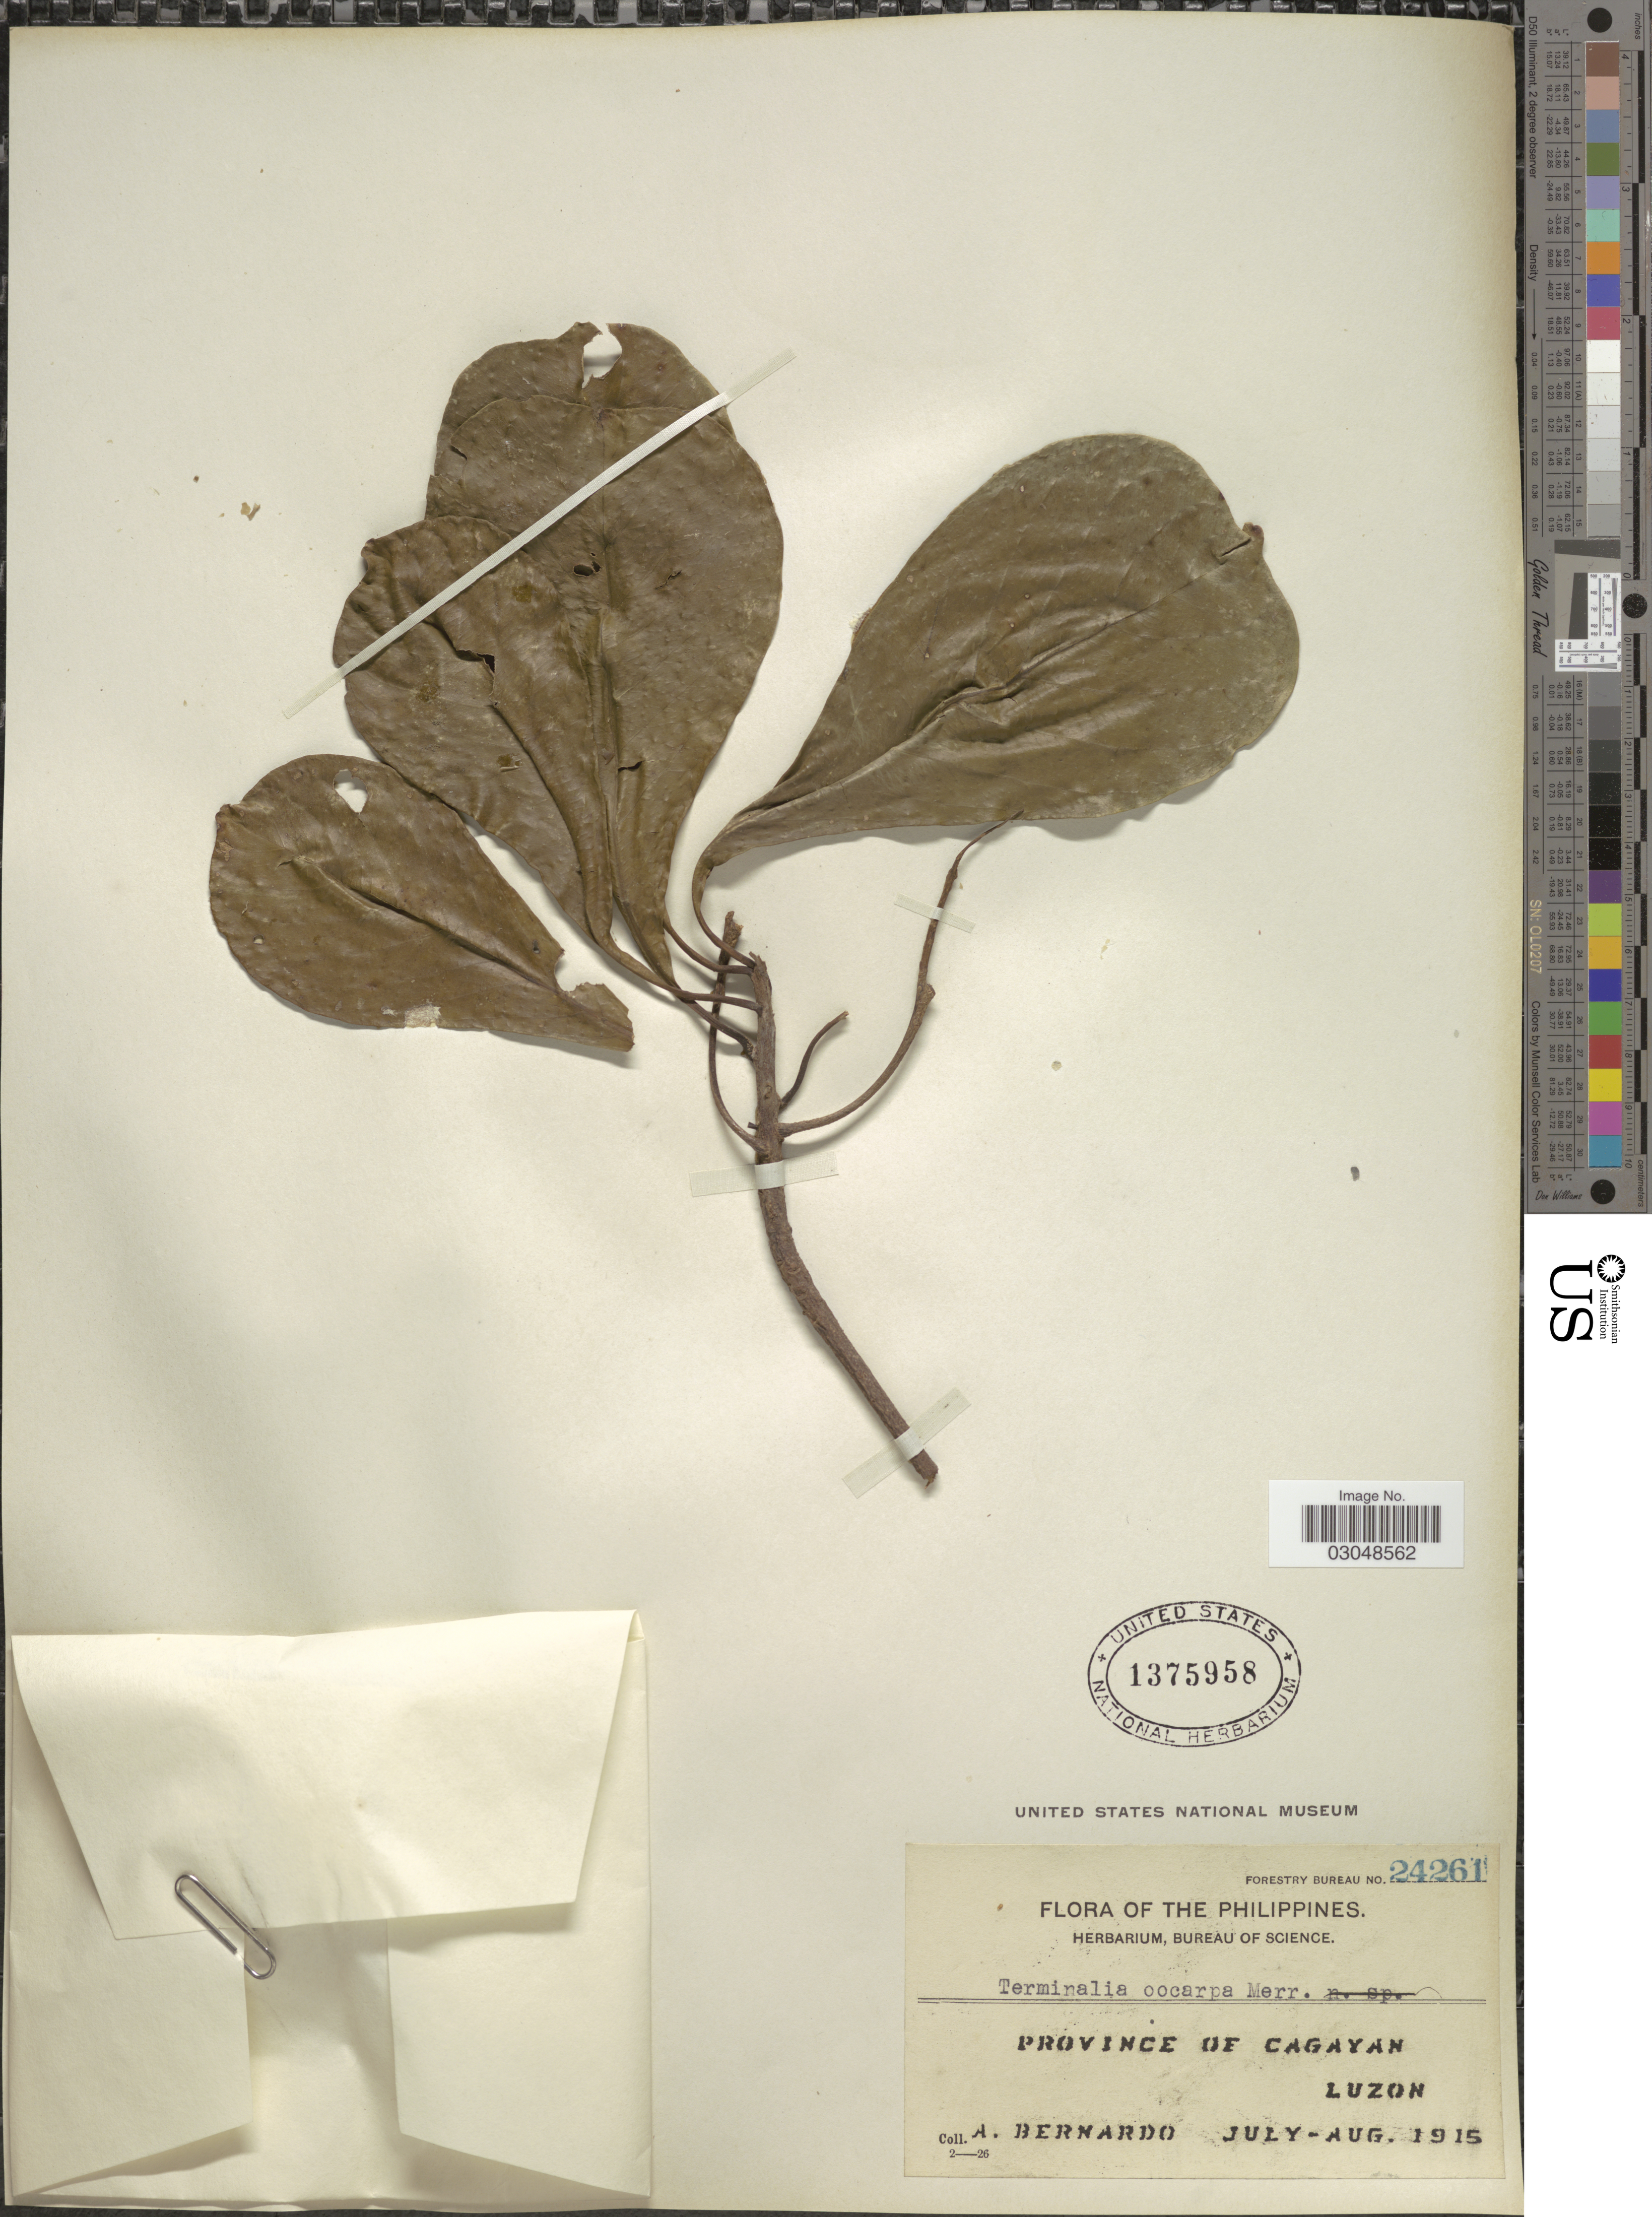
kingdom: Plantae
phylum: Tracheophyta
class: Magnoliopsida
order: Myrtales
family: Combretaceae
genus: Terminalia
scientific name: Terminalia oocarpa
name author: Merr.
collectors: A. Bernardo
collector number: Forestry Bureau 24261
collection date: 1915-07/1915-08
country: Philippines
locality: Province of Cagayan, Luzon.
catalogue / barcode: US 1375958